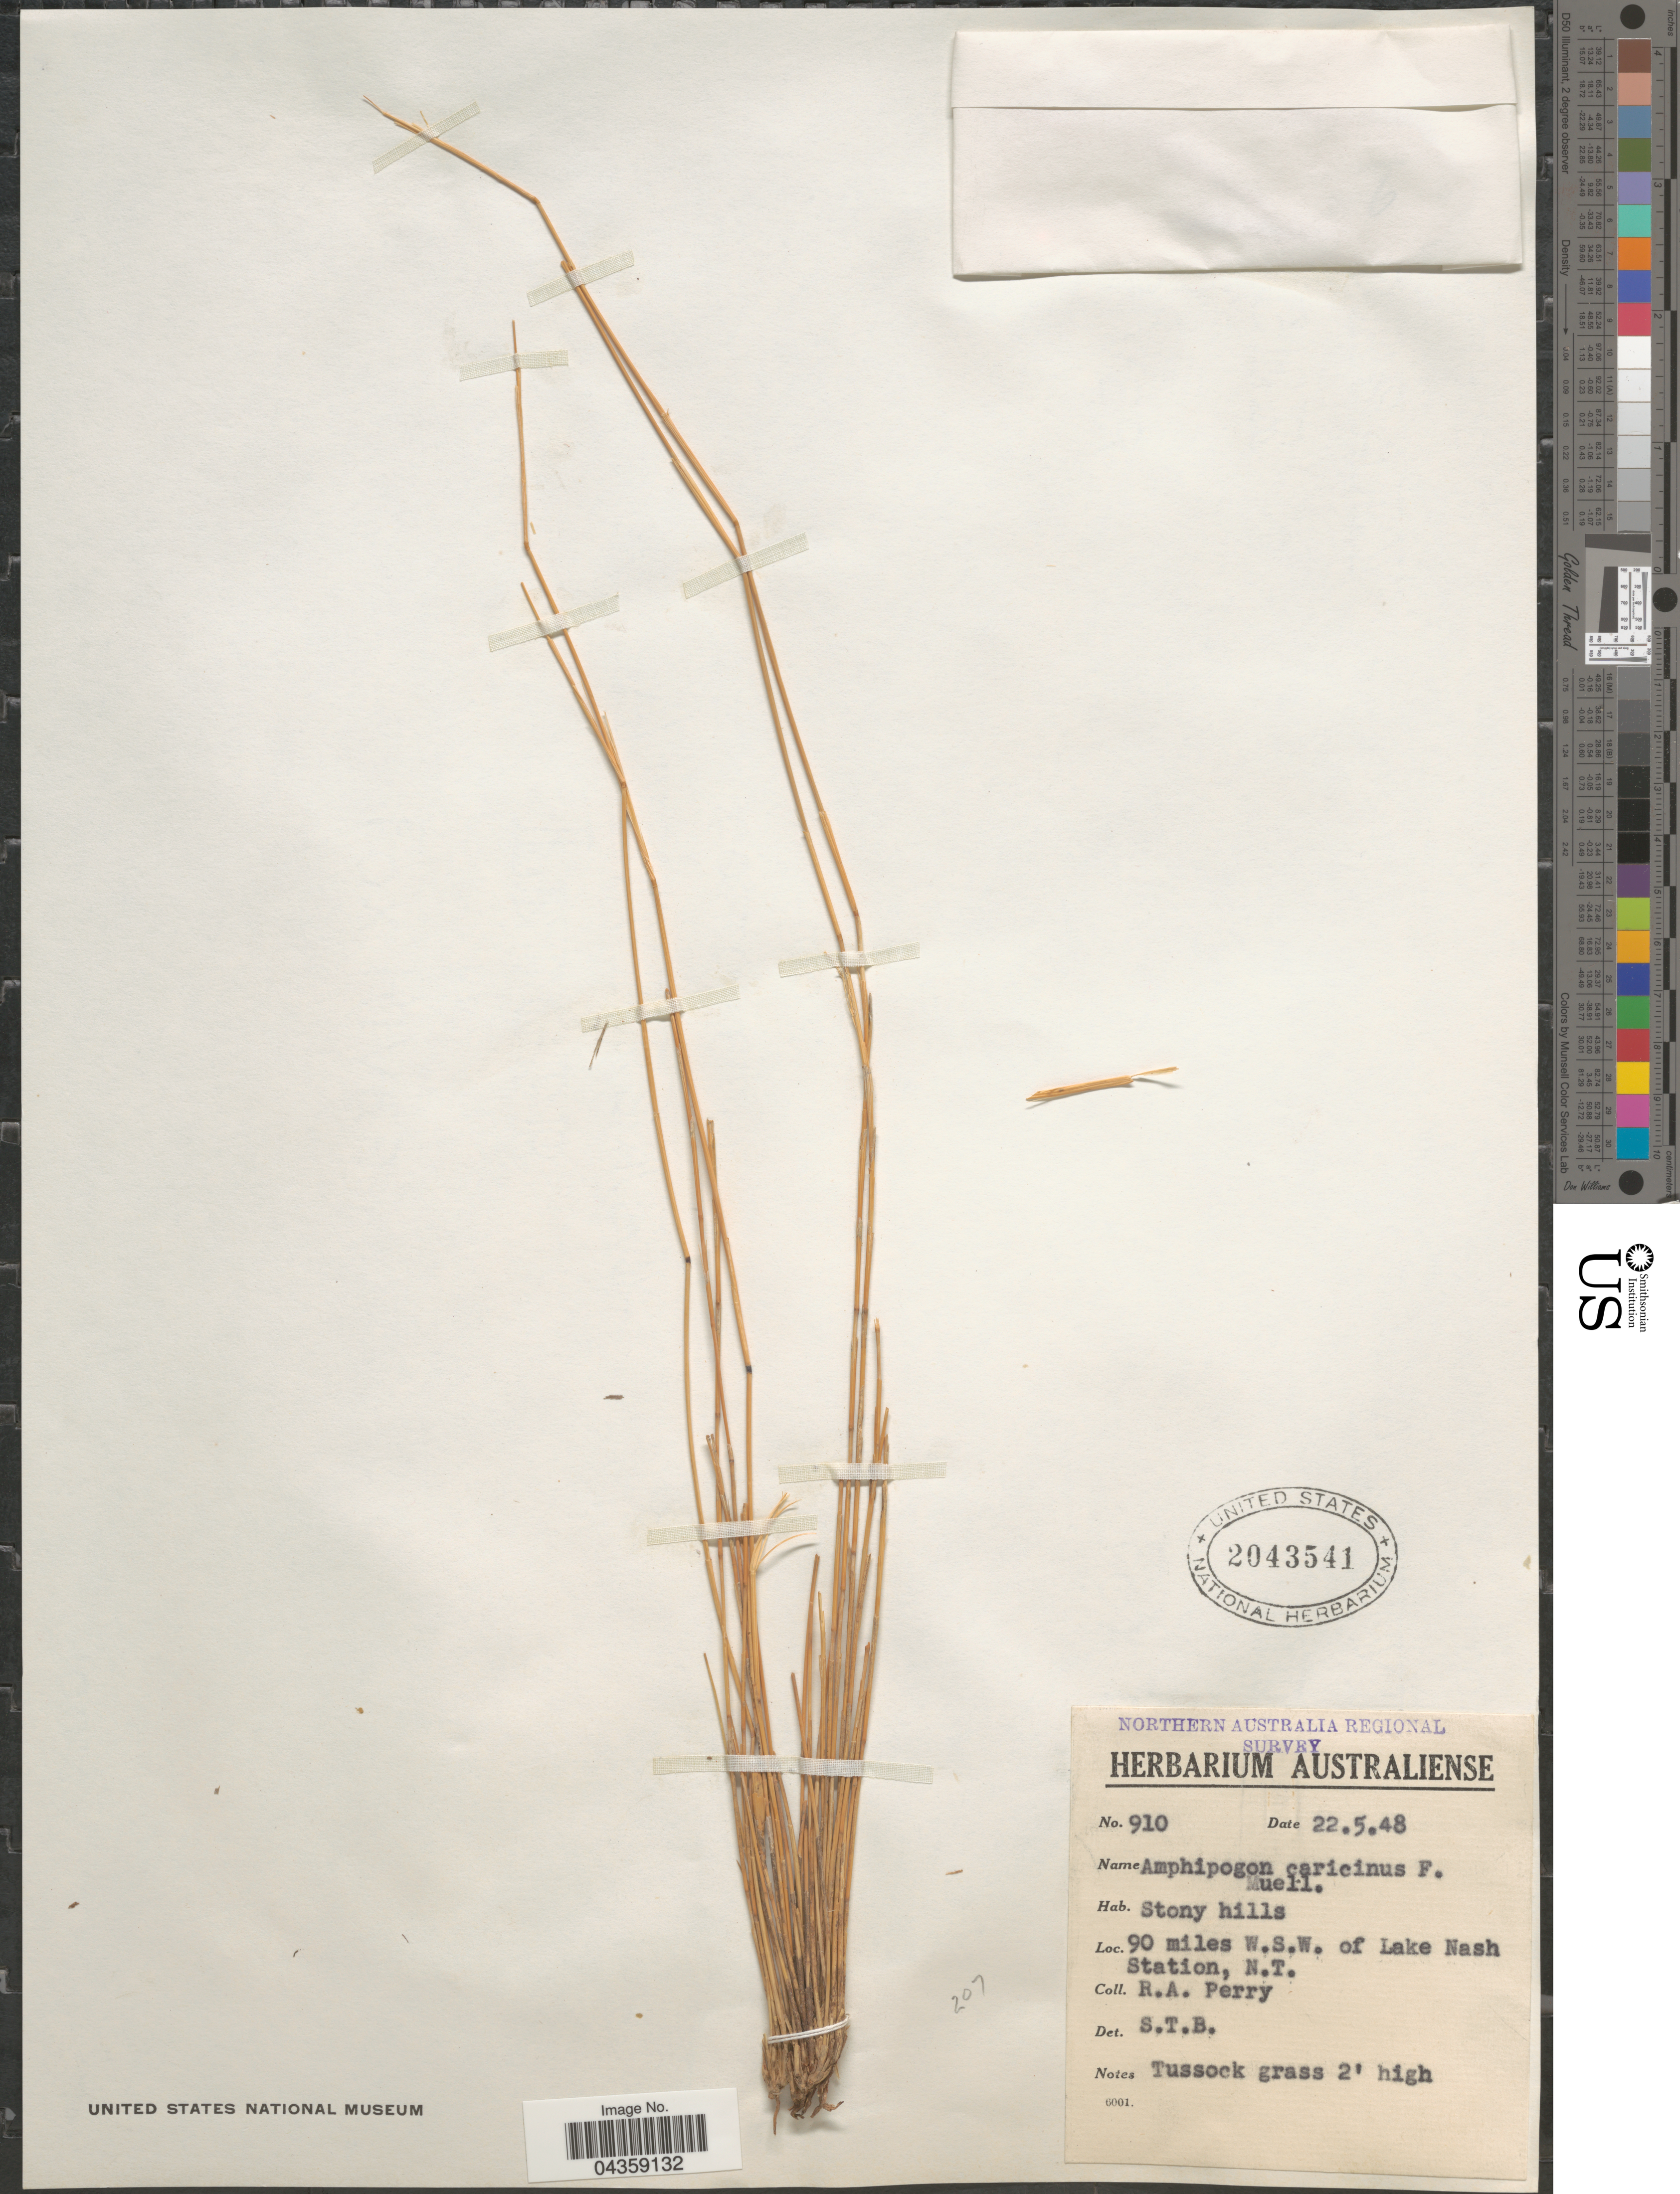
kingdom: Plantae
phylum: Tracheophyta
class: Liliopsida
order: Poales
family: Poaceae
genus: Amphipogon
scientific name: Amphipogon caricinus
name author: F. Muell.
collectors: Perry, R. A.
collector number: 910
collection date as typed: Transcribed d/m/y: 22/5/48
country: Australia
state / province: Northern Territory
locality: Northern Australia Regional Survey. Stony hills. 90 miles W.S.W. of Lake Nash Station, N.T.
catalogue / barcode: US 2043541